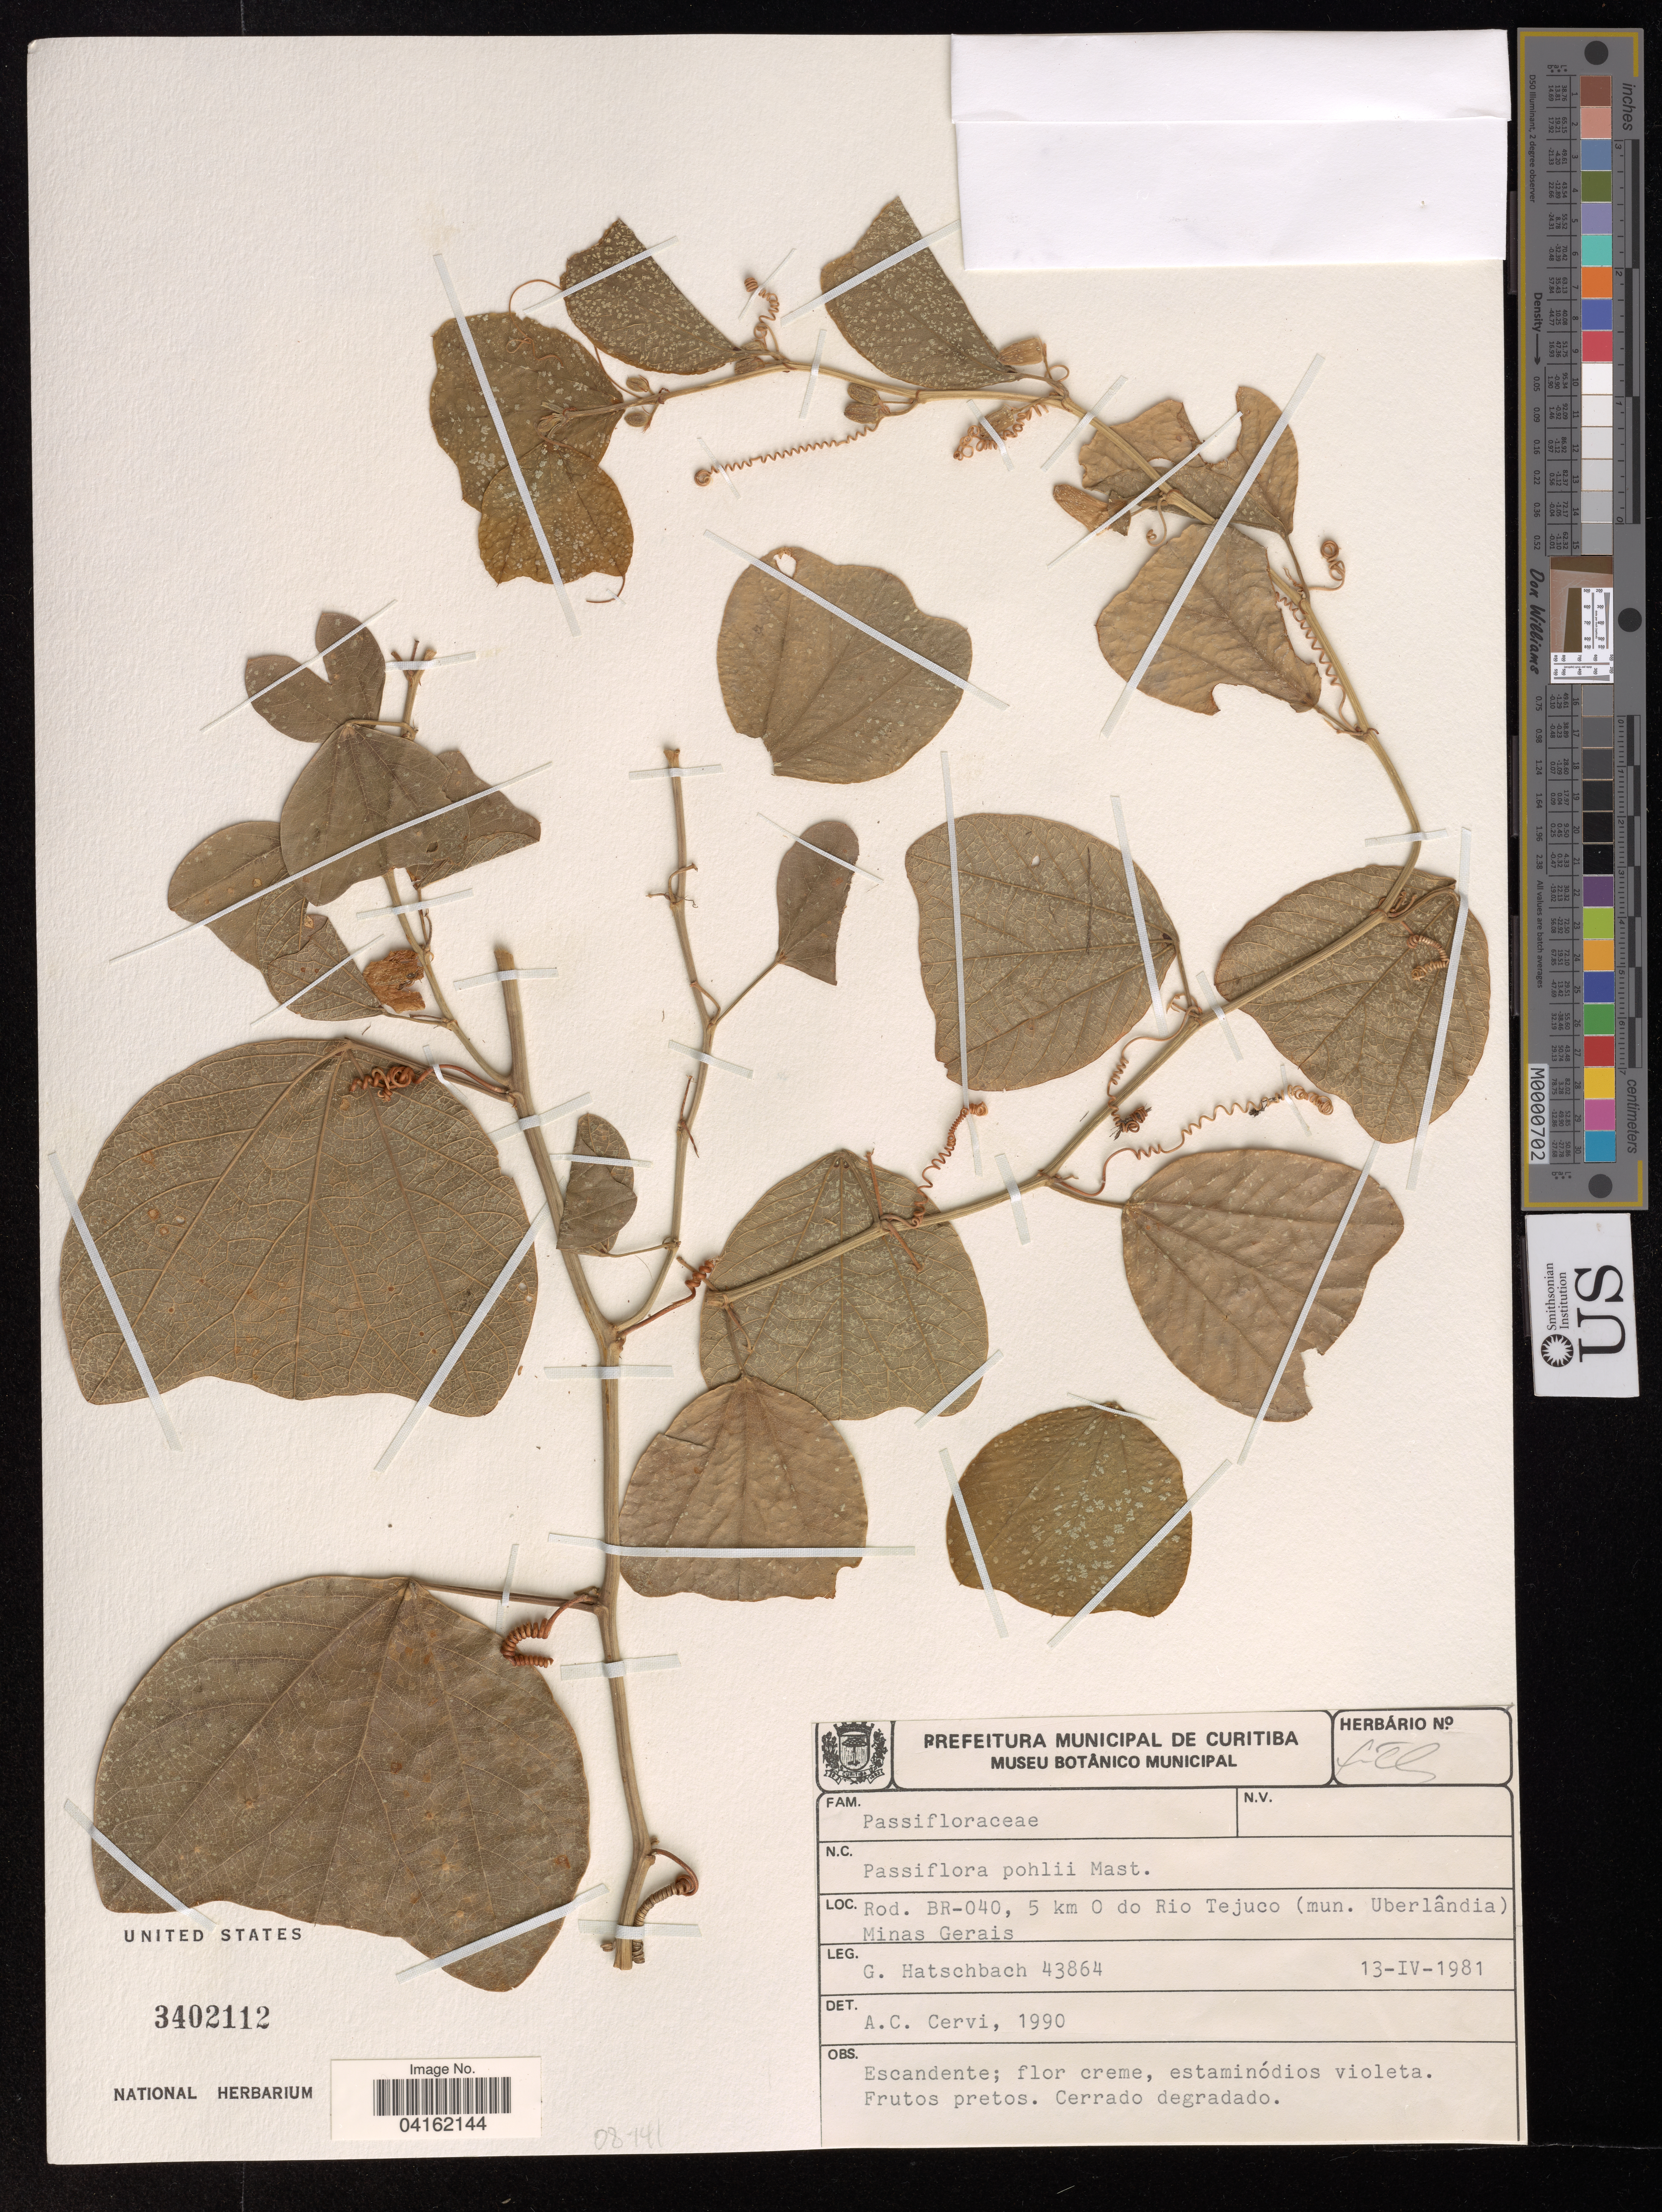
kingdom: Plantae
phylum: Tracheophyta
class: Magnoliopsida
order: Malpighiales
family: Passifloraceae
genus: Passiflora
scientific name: Passiflora pohlii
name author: Mast.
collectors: G. Hatschbach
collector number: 43864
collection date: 1981-04-13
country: Brazil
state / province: Minas Gerais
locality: Rod. BR-040; 5 km O do Rio Tejuco (mun. Uberlandia)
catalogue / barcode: US 3402112